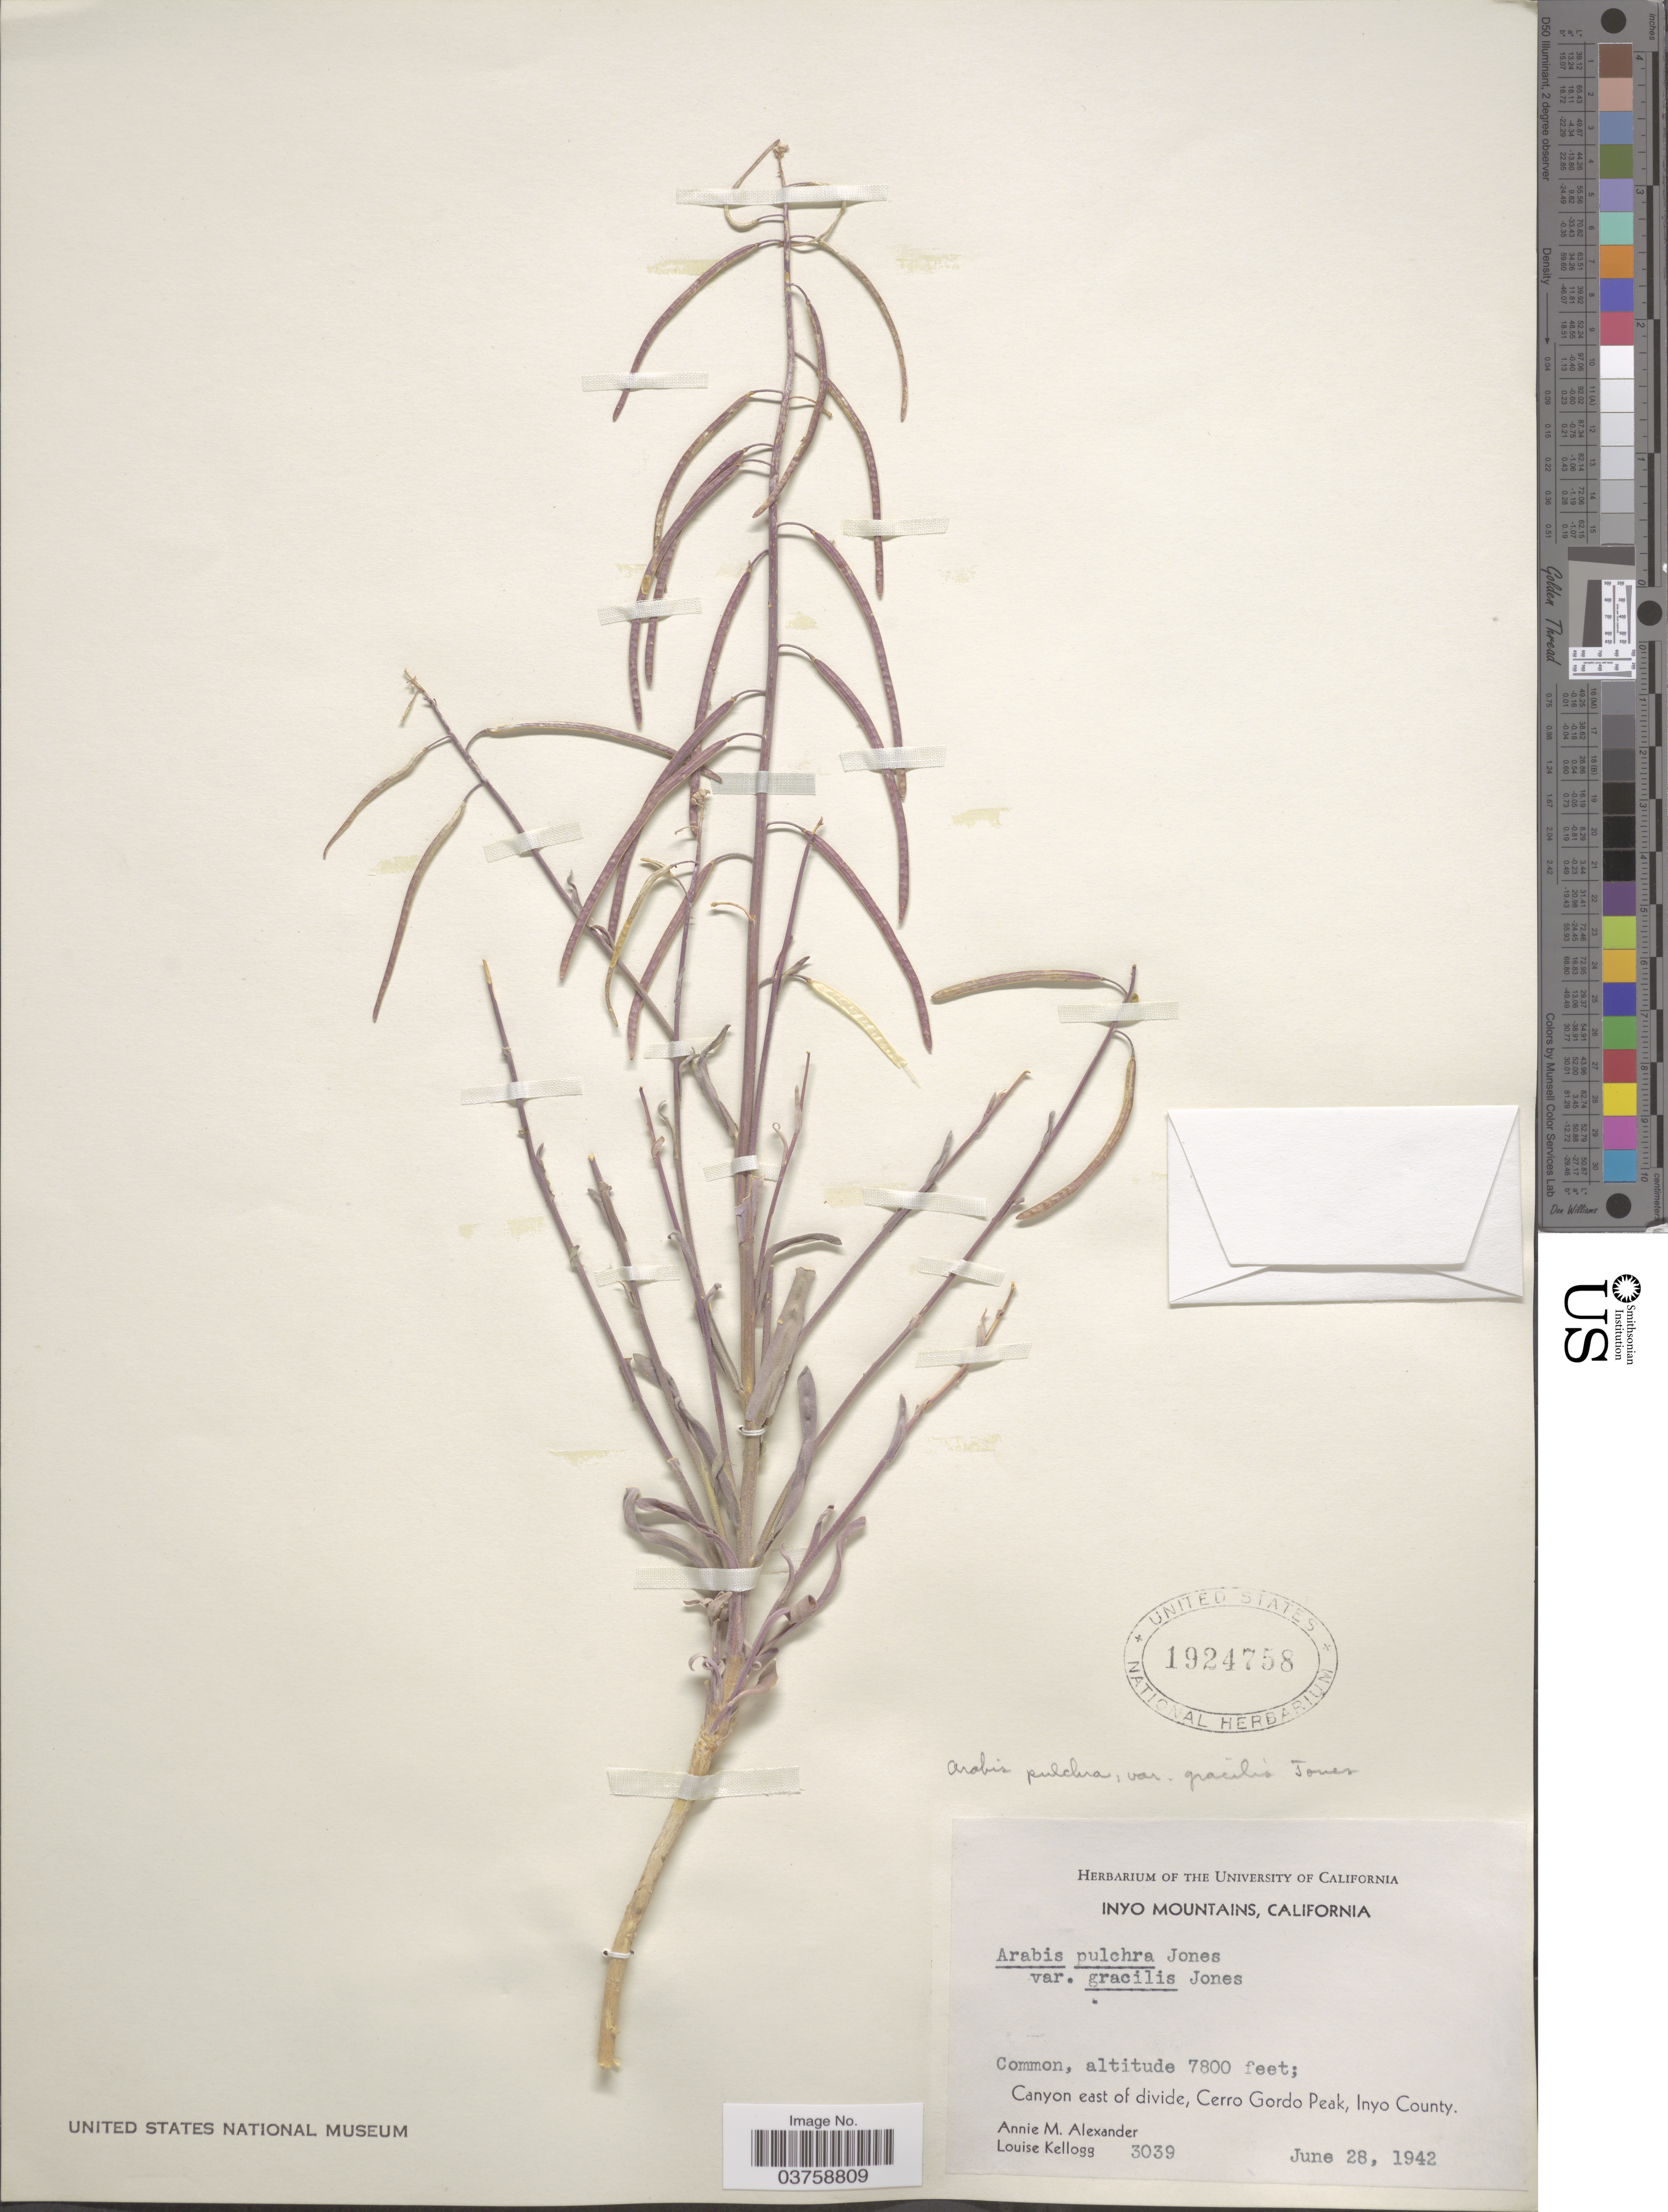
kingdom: Plantae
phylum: Tracheophyta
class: Magnoliopsida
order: Brassicales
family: Brassicaceae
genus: Arabis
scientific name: Arabis pulchra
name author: M.E. Jones ex S. Watson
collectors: A. M. Alexander & L. Kellogg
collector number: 3039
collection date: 1942-06-28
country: United States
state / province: California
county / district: Inyo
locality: Inyo Mountains. Canyon east of divide, Cerro Gordo Peak, Inyo County.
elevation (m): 2377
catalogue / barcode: US 1924758